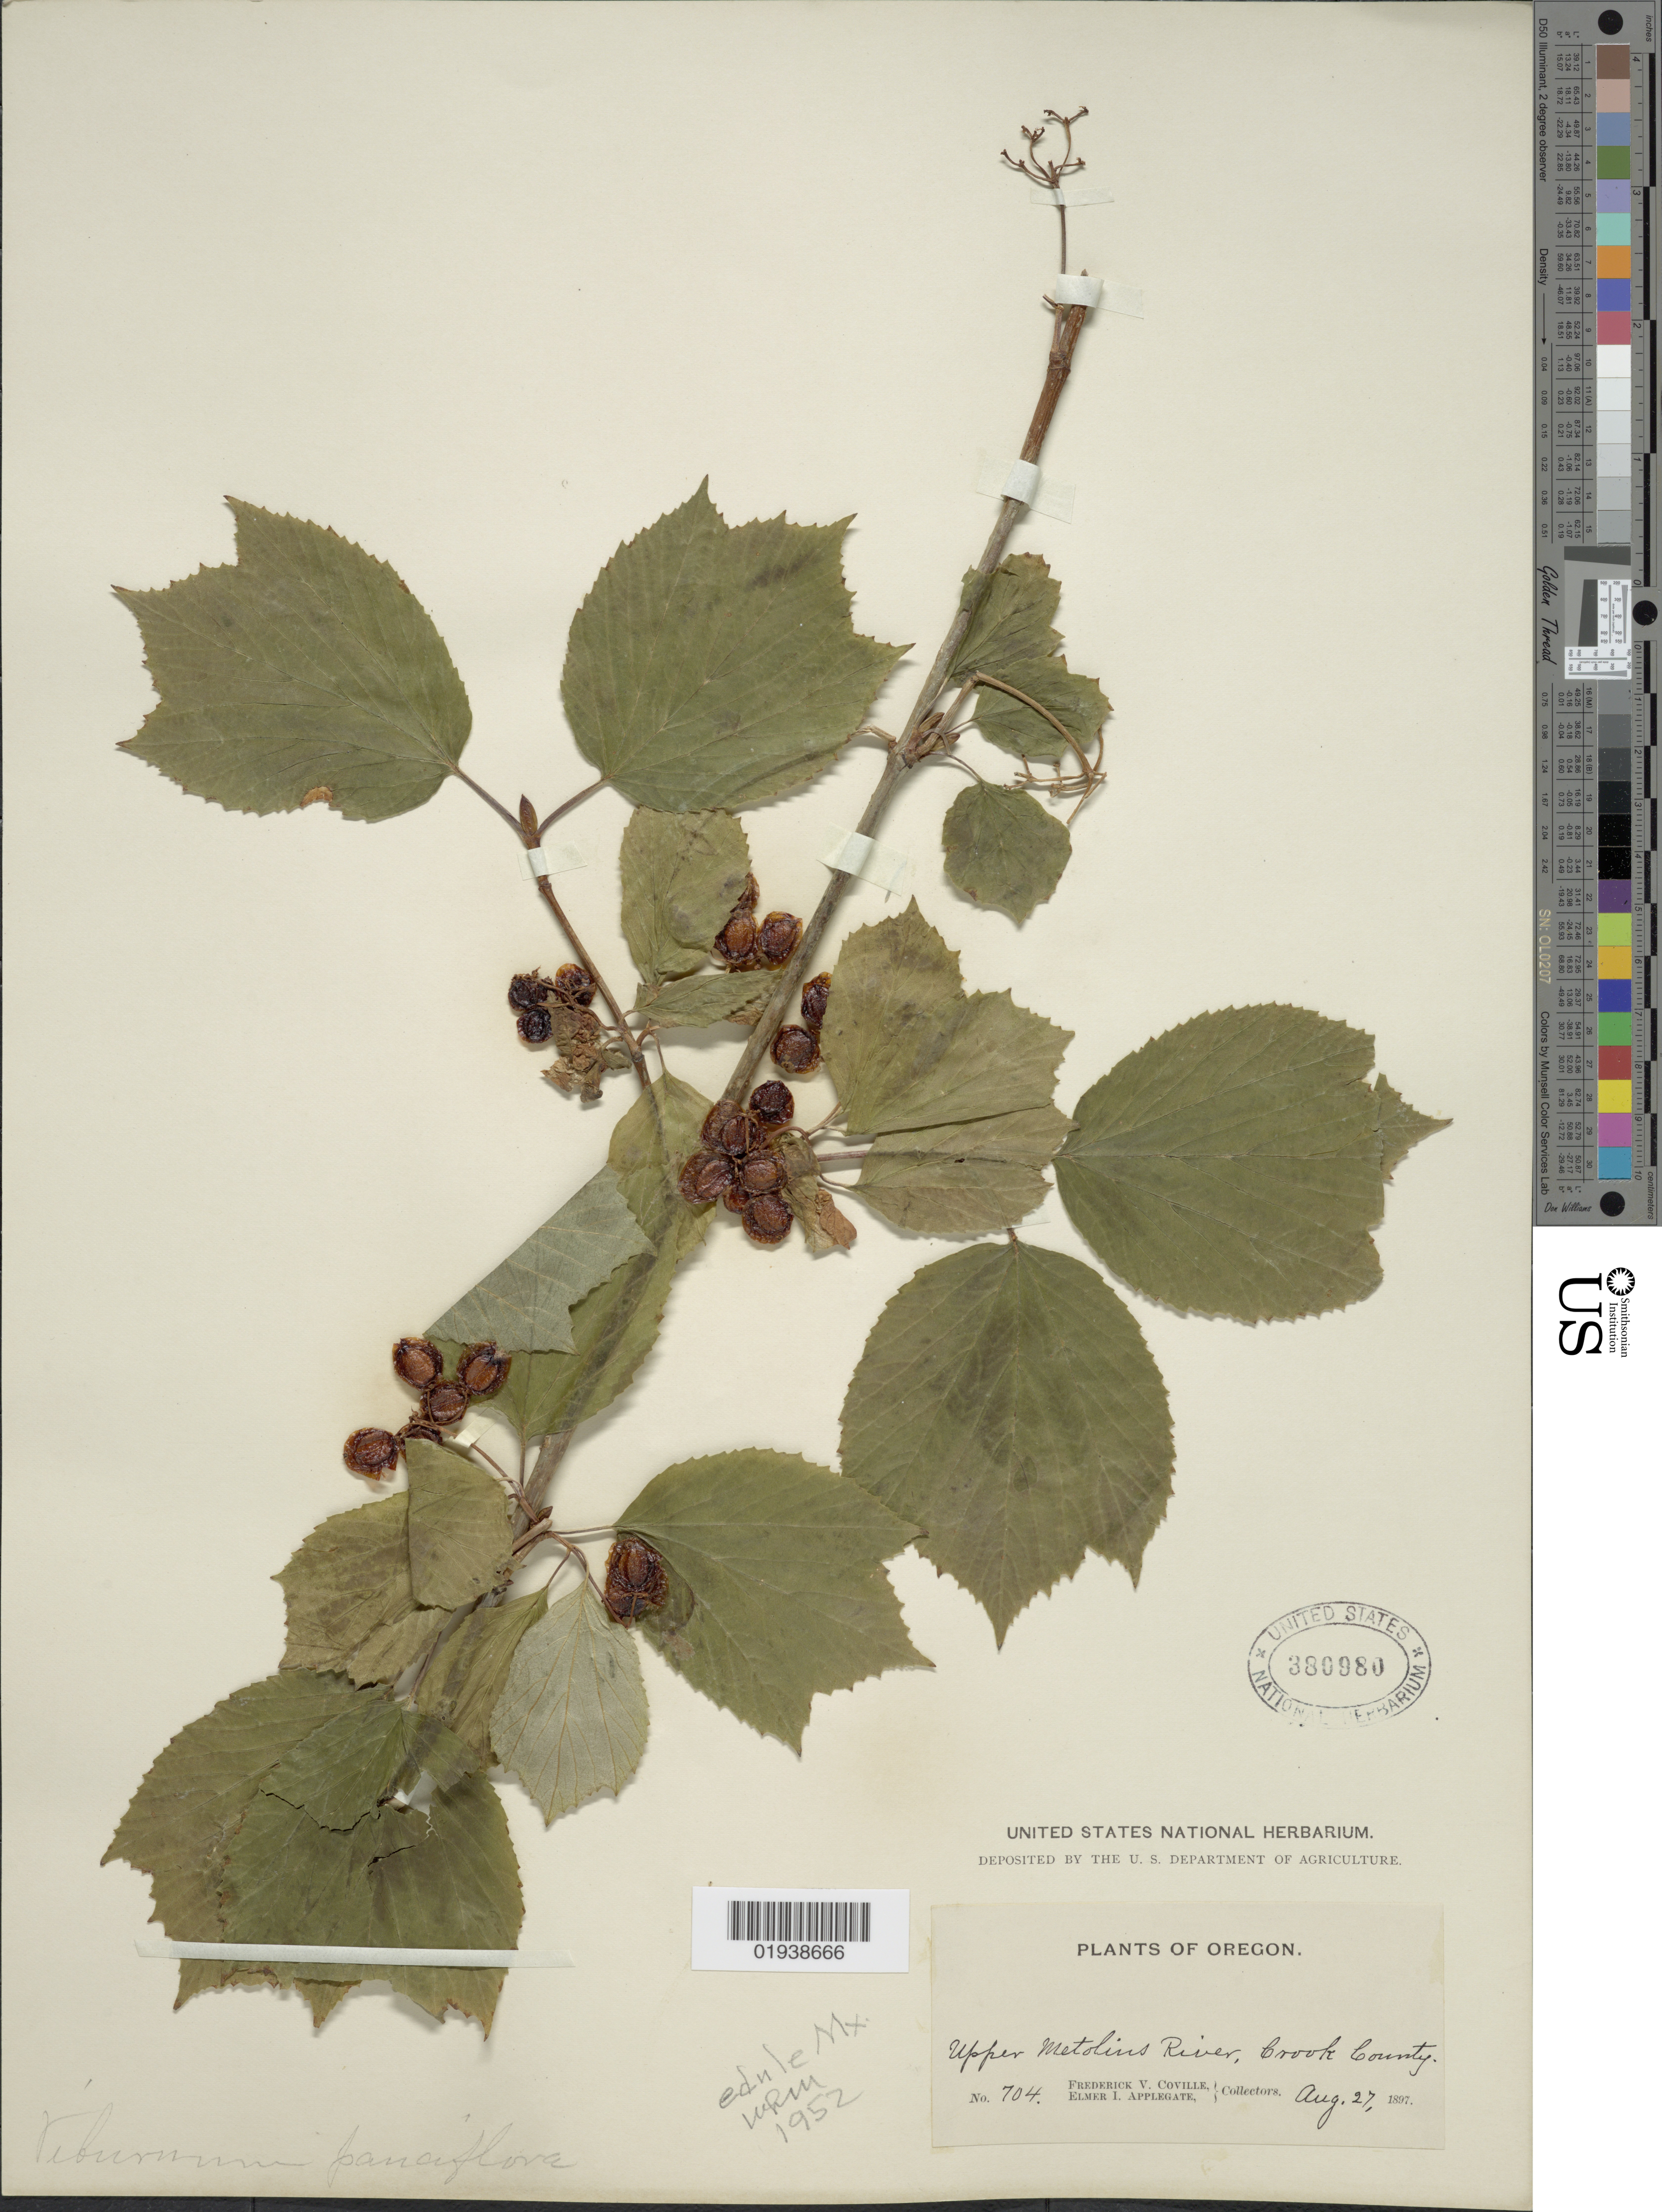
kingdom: Plantae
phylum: Tracheophyta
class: Magnoliopsida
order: Dipsacales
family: Viburnaceae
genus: Viburnum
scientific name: Viburnum edule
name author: (Michx.) Raf.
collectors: F. V. Coville & E. I. Applegate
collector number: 704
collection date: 1897-08-27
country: United States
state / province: Oregon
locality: Upper Metolius River, Crook County.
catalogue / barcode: US 380980